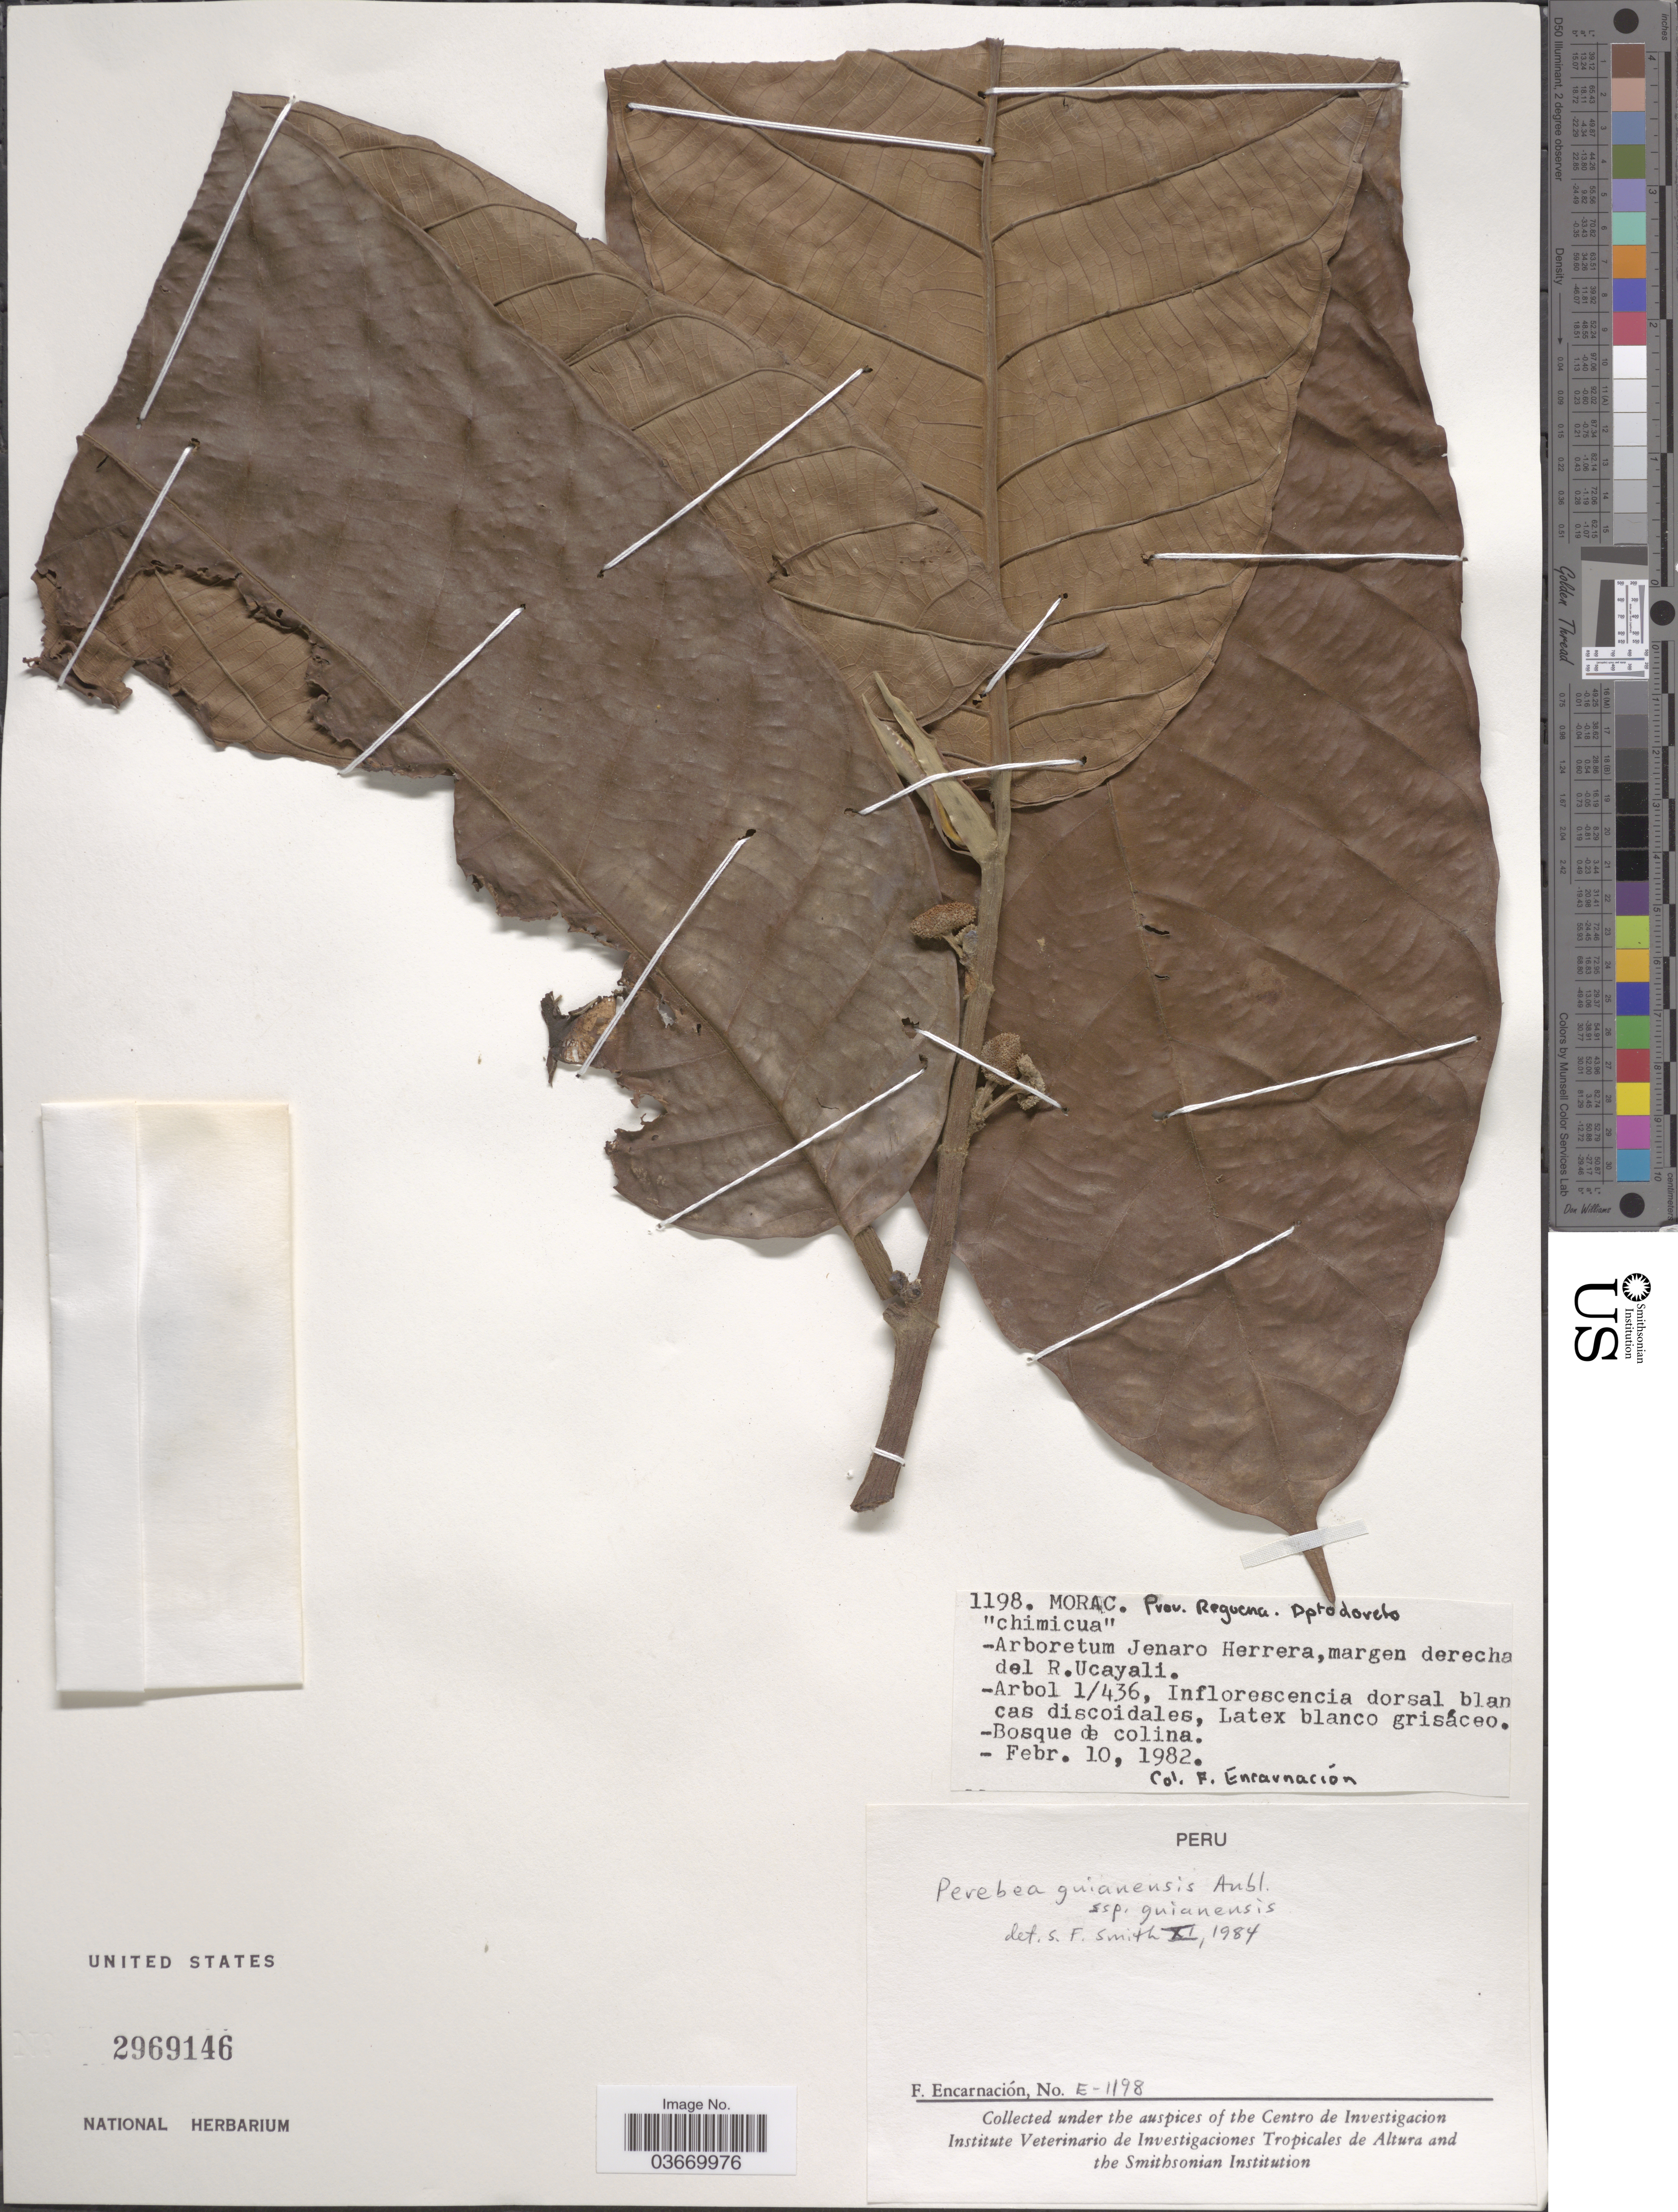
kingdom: Plantae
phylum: Tracheophyta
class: Magnoliopsida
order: Rosales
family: Moraceae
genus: Perebea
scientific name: Perebea guianensis subsp. guianensis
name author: Aubl.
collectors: F. Encarnación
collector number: E-1198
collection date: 1982-02-10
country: Peru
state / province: Loreto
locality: Prov. Requena. Dpto. Loreto. Arboretum Jenaro Herrera, margen derecha del R. Ucayali.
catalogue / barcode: US 2969146